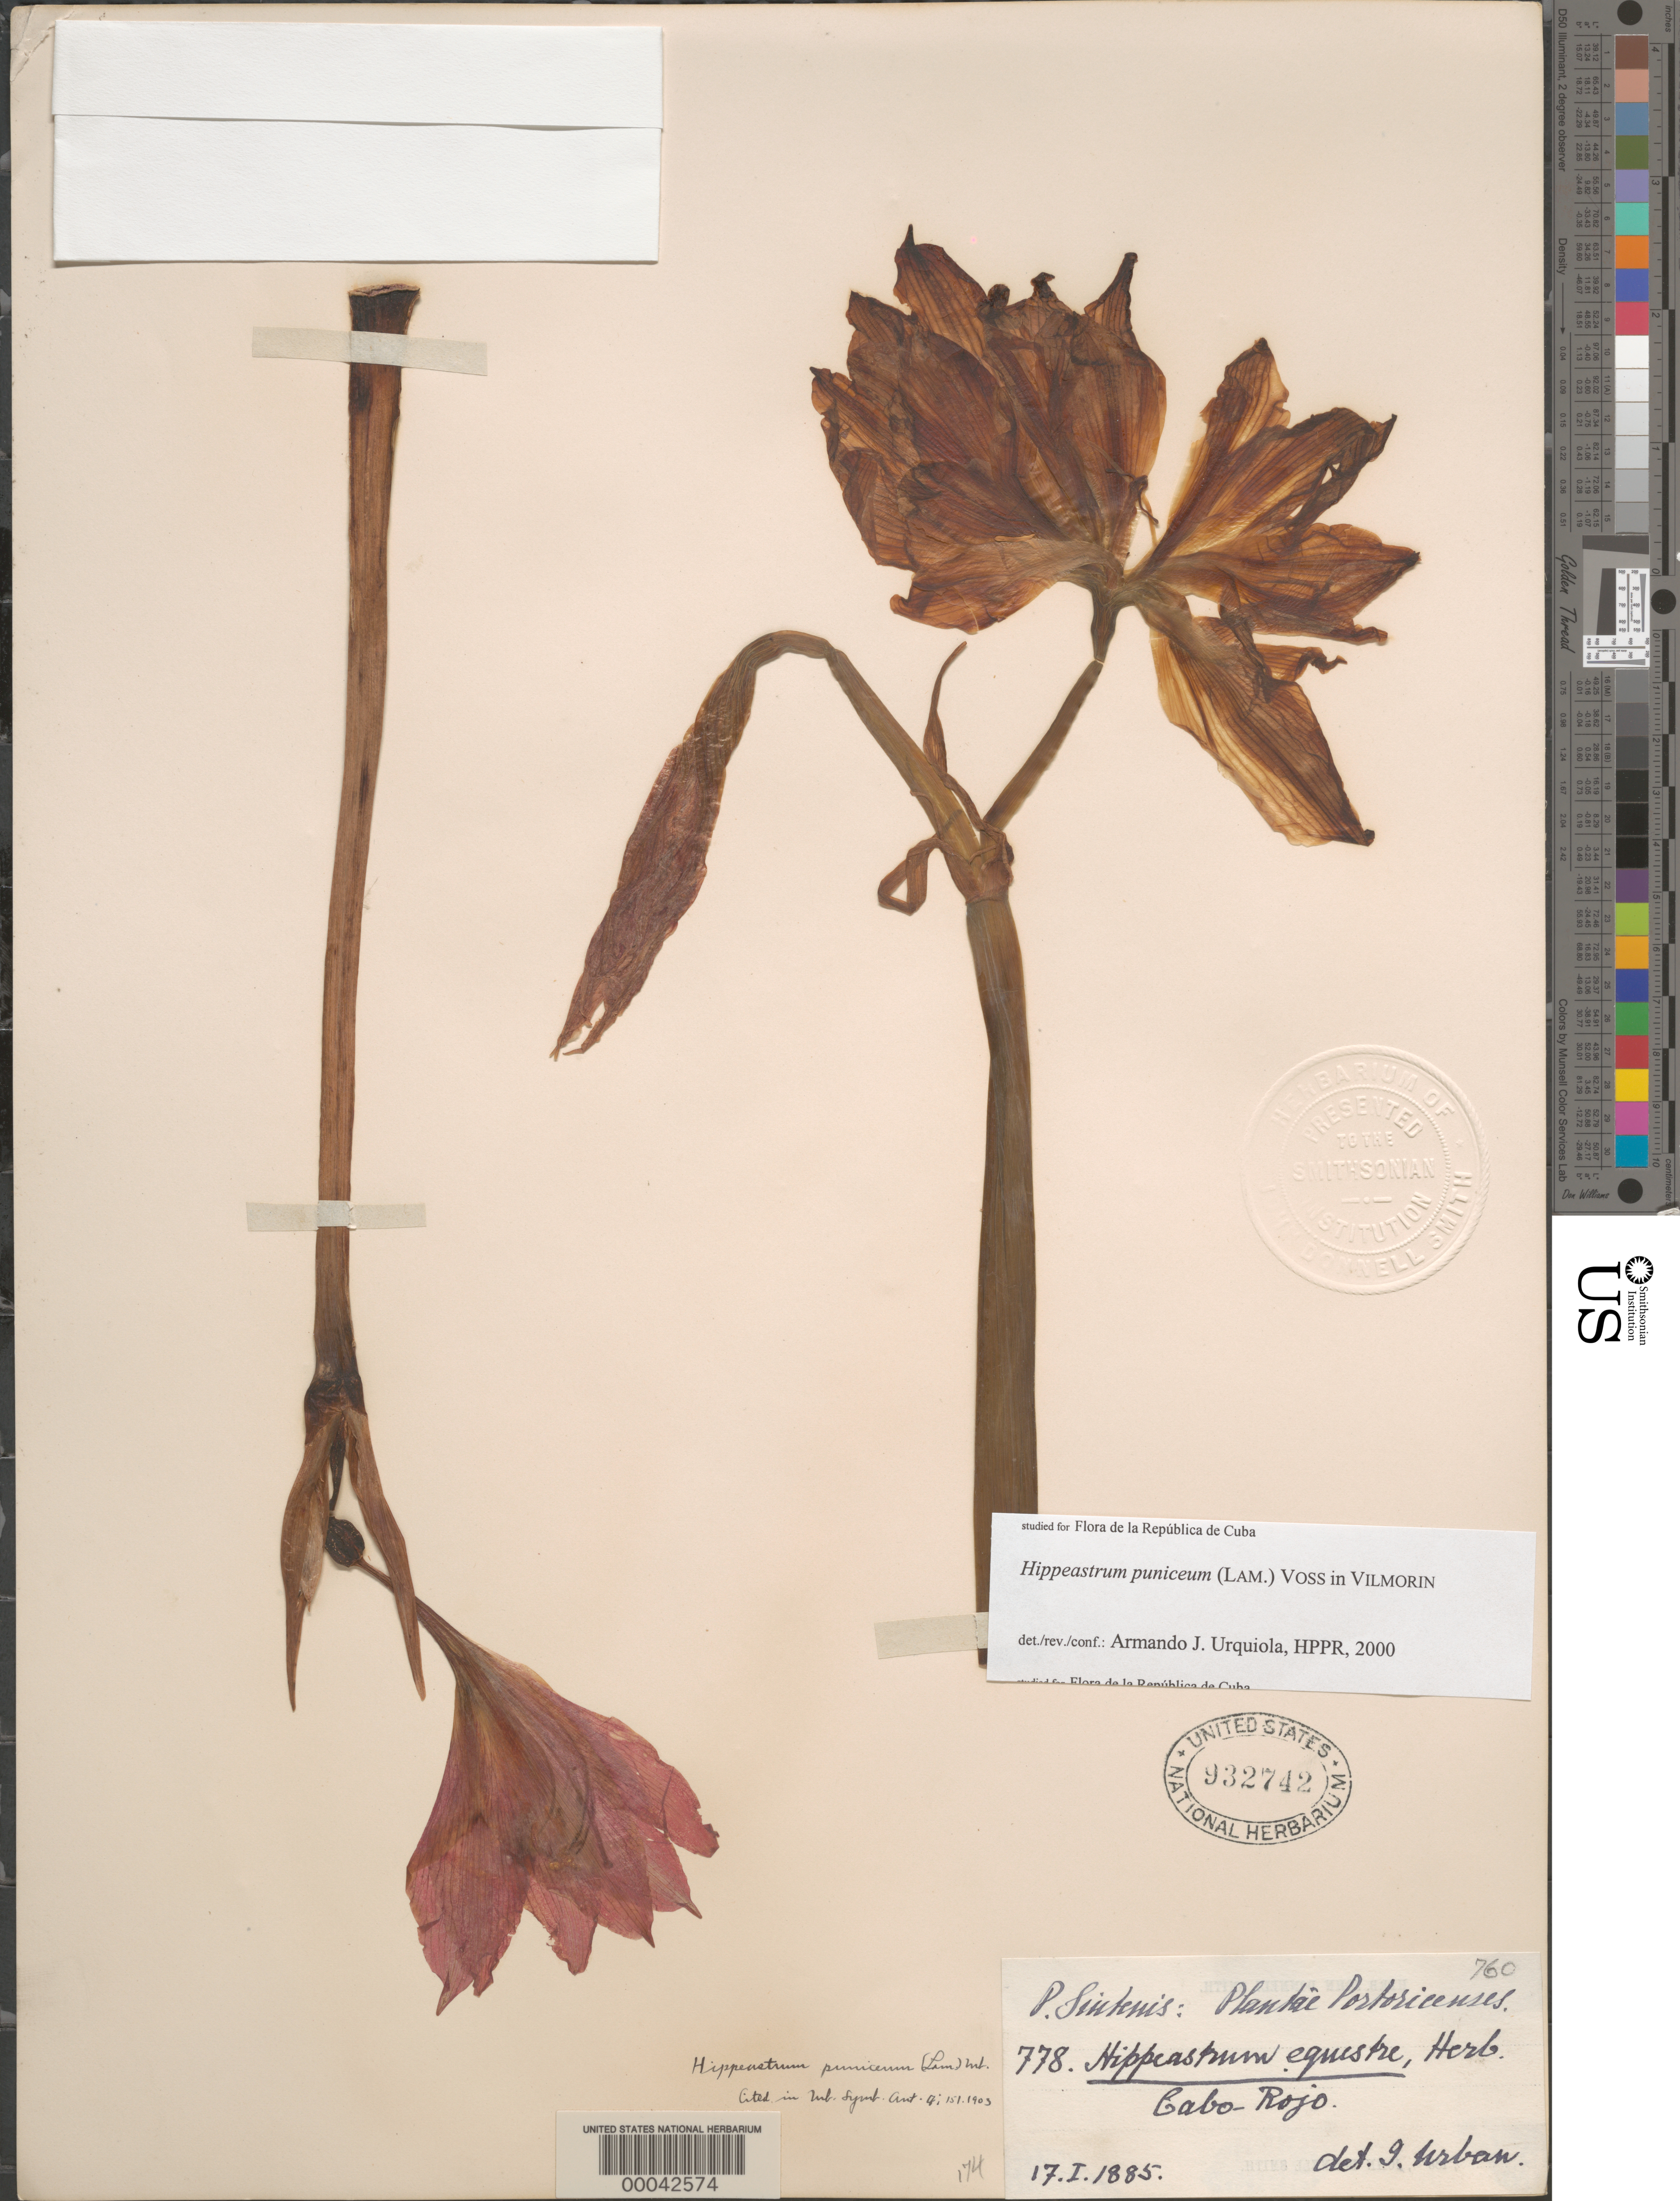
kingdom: Plantae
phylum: Tracheophyta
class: Liliopsida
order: Asparagales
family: Amaryllidaceae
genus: Hippeastrum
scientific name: Hippeastrum puniceum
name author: (Lam.) Voss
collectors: P. Sintenis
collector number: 778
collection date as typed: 17 Jan 1885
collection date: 1885-01-17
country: Puerto Rico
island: Greater Antilles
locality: Cabo rojo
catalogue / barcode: US 932742